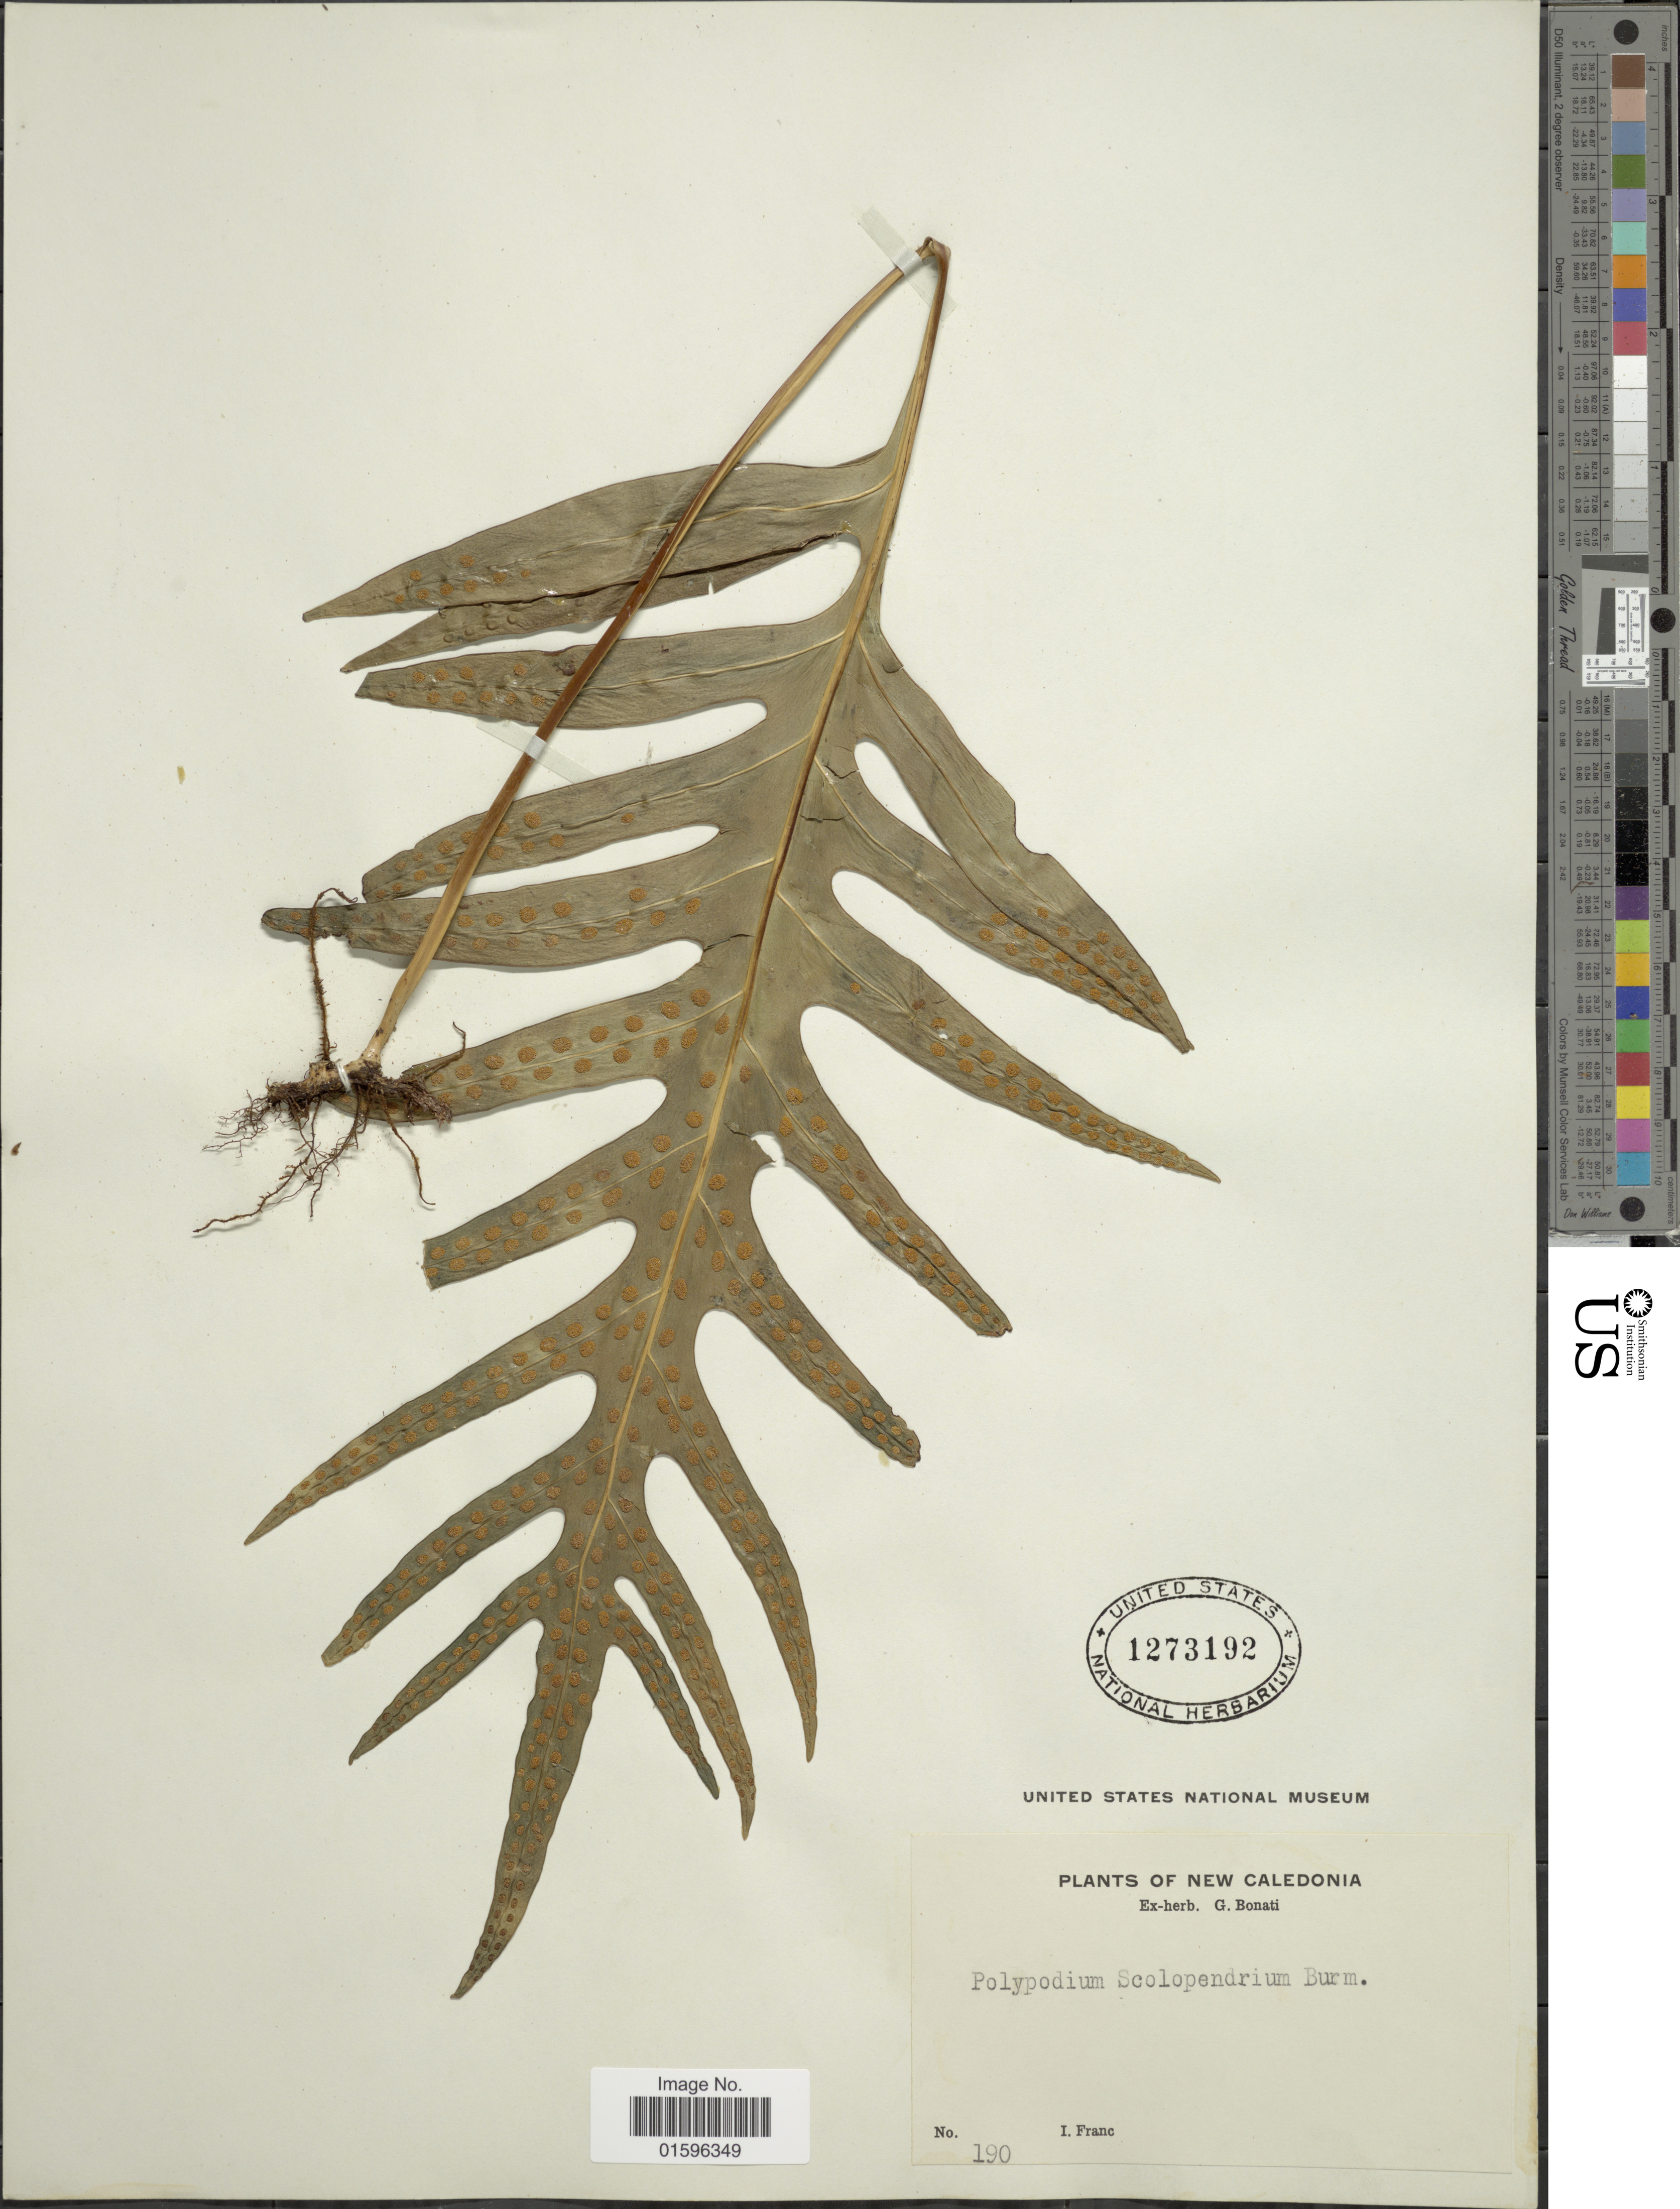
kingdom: Plantae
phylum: Tracheophyta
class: Polypodiopsida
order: Polypodiales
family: Polypodiaceae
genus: Polypodium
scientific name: Polypodium scolopendria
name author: Burm. f.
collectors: I. Franc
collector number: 190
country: New Caledonia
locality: New Caledonia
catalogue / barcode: US 1273192